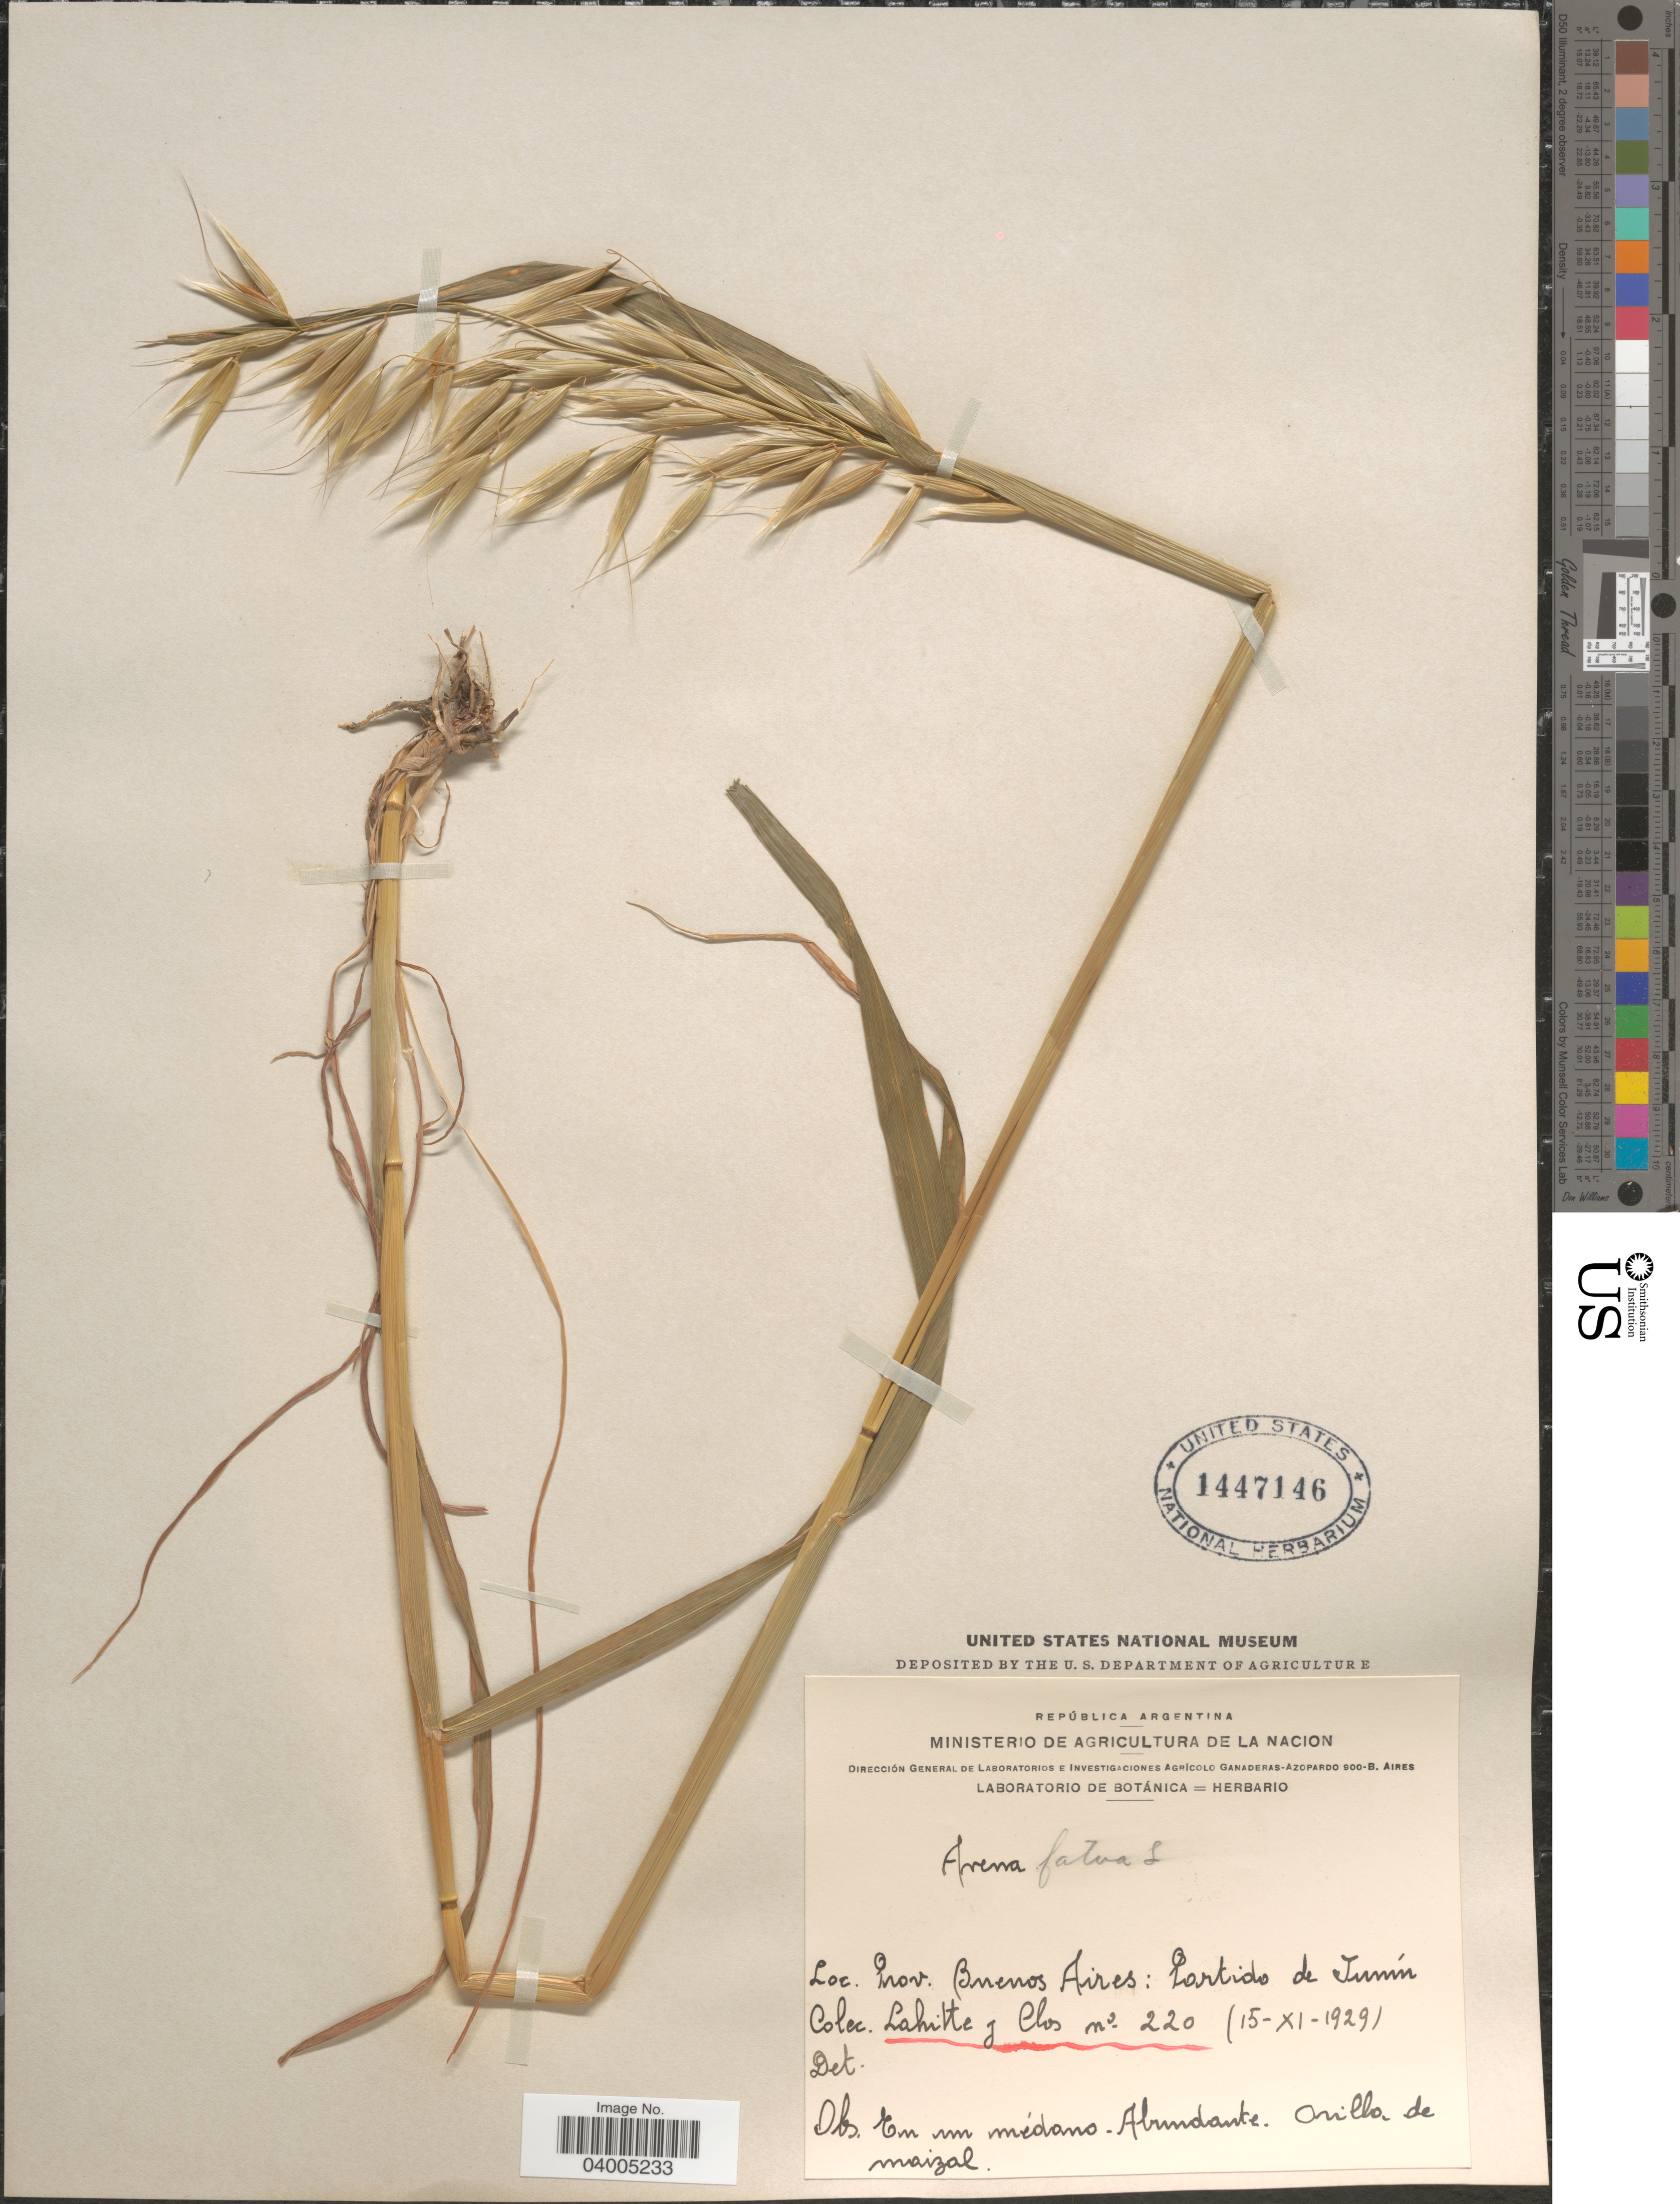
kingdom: Plantae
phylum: Tracheophyta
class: Liliopsida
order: Poales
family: Poaceae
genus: Avena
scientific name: Avena fatua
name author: L.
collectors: -. Lahitte & Clos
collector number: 220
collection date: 1929-11-15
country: Argentina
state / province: Buenos Aires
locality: Partido de Junín.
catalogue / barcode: US 1447146